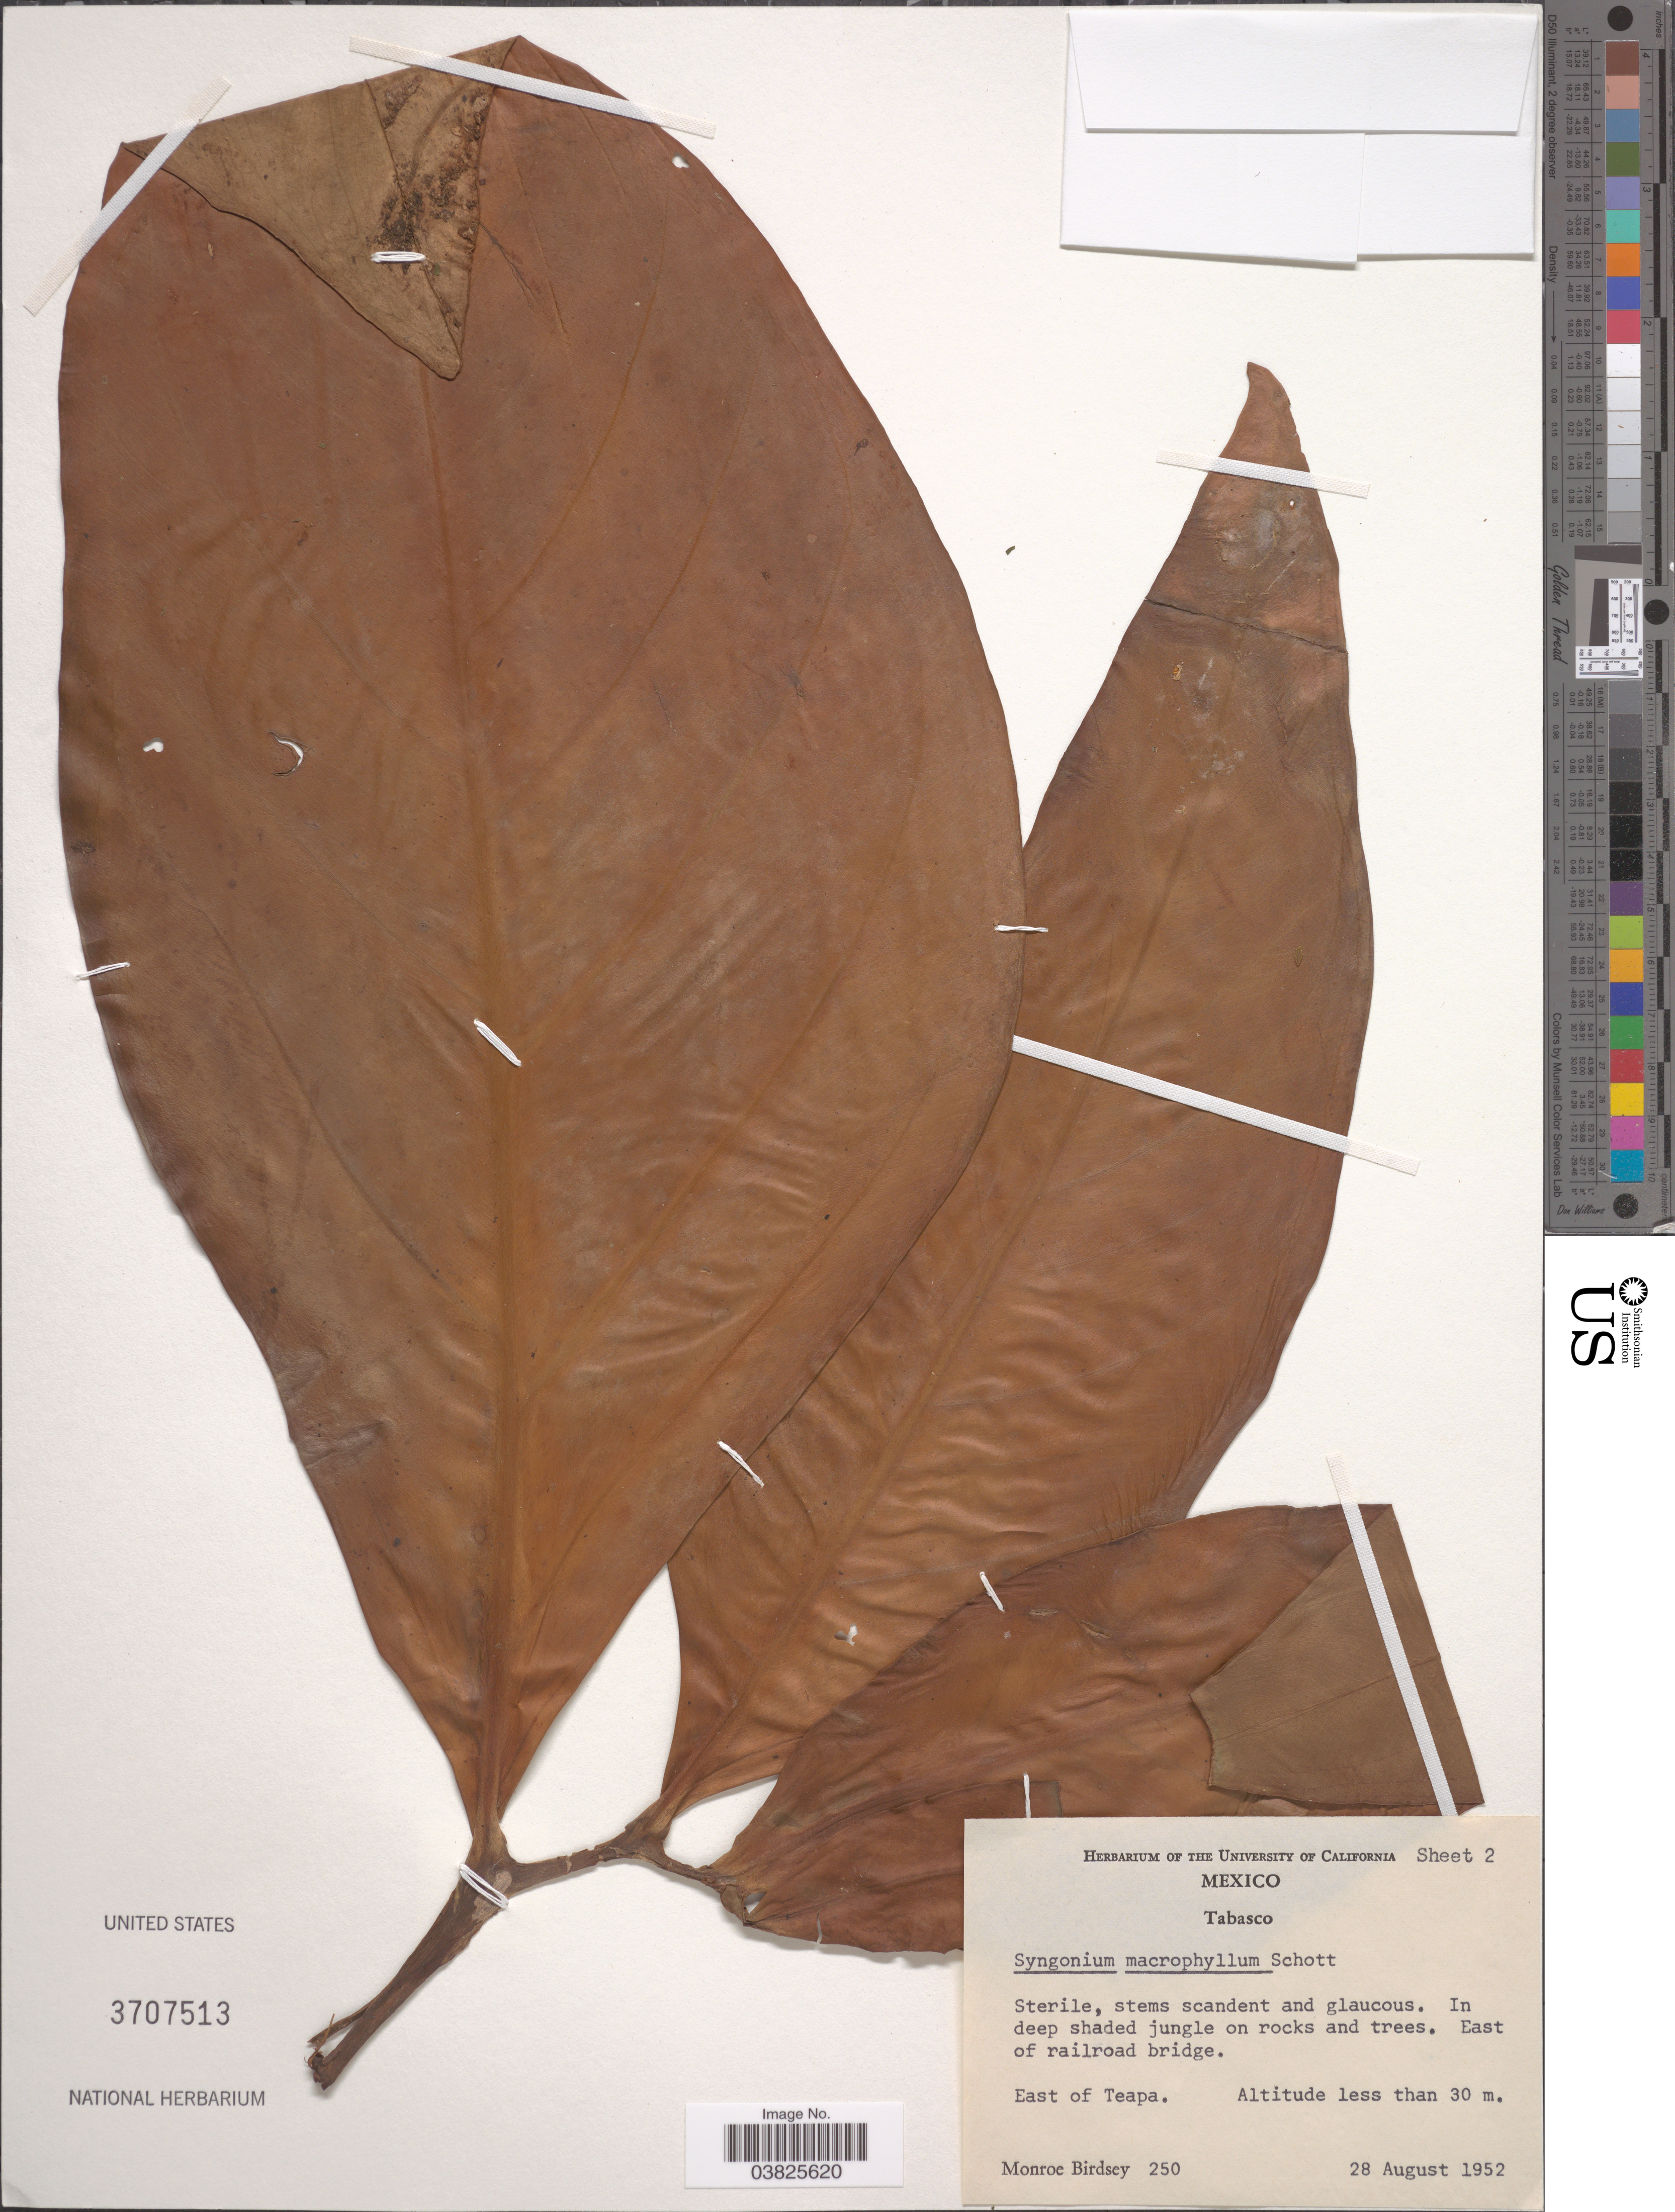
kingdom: Plantae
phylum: Tracheophyta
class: Liliopsida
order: Alismatales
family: Araceae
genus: Syngonium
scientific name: Syngonium macrophyllum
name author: Engl.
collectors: M. Birdsey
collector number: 250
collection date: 1952-08-28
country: Mexico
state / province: Tabasco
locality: East of railroad bridge. East of Teapa.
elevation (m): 30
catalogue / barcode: US 3707513